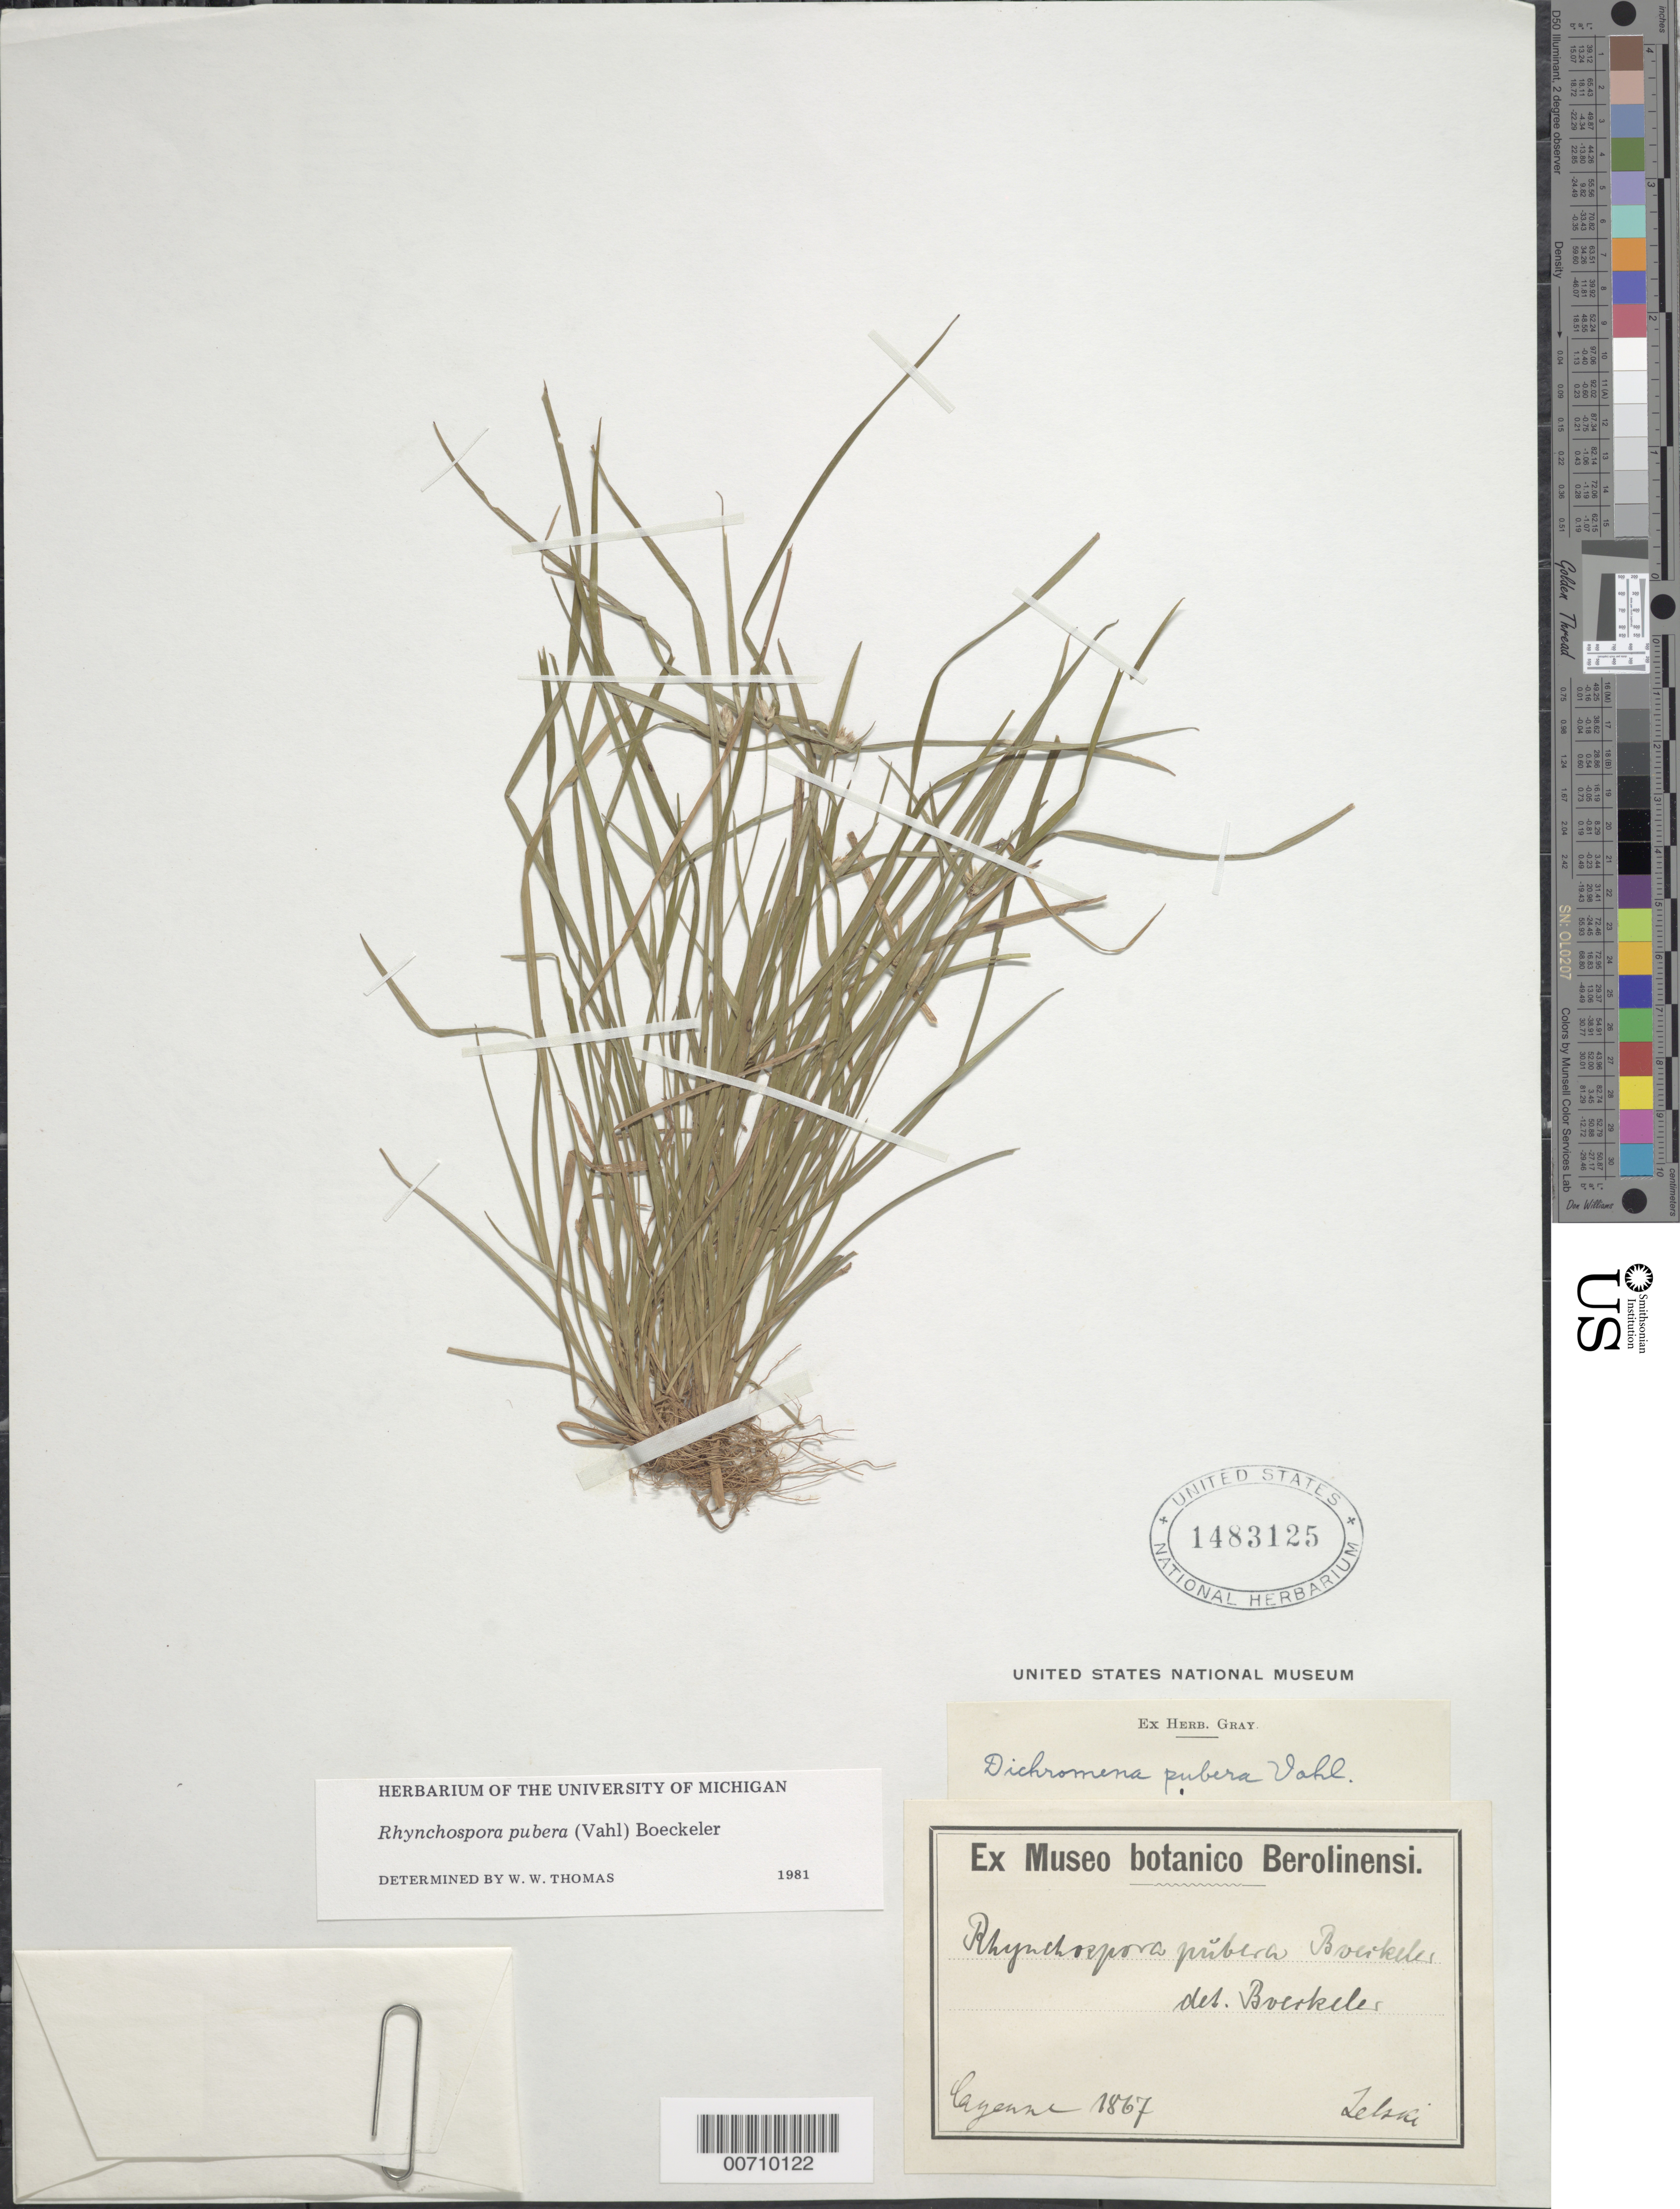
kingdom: Plantae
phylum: Tracheophyta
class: Liliopsida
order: Poales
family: Cyperaceae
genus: Rhynchospora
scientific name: Rhynchospora pubera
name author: (Vahl) Boeckeler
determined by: Thomas, W. W., (NY), New York Botanical Garden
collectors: H. Jelski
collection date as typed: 1867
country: French Guiana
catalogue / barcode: US 1483125